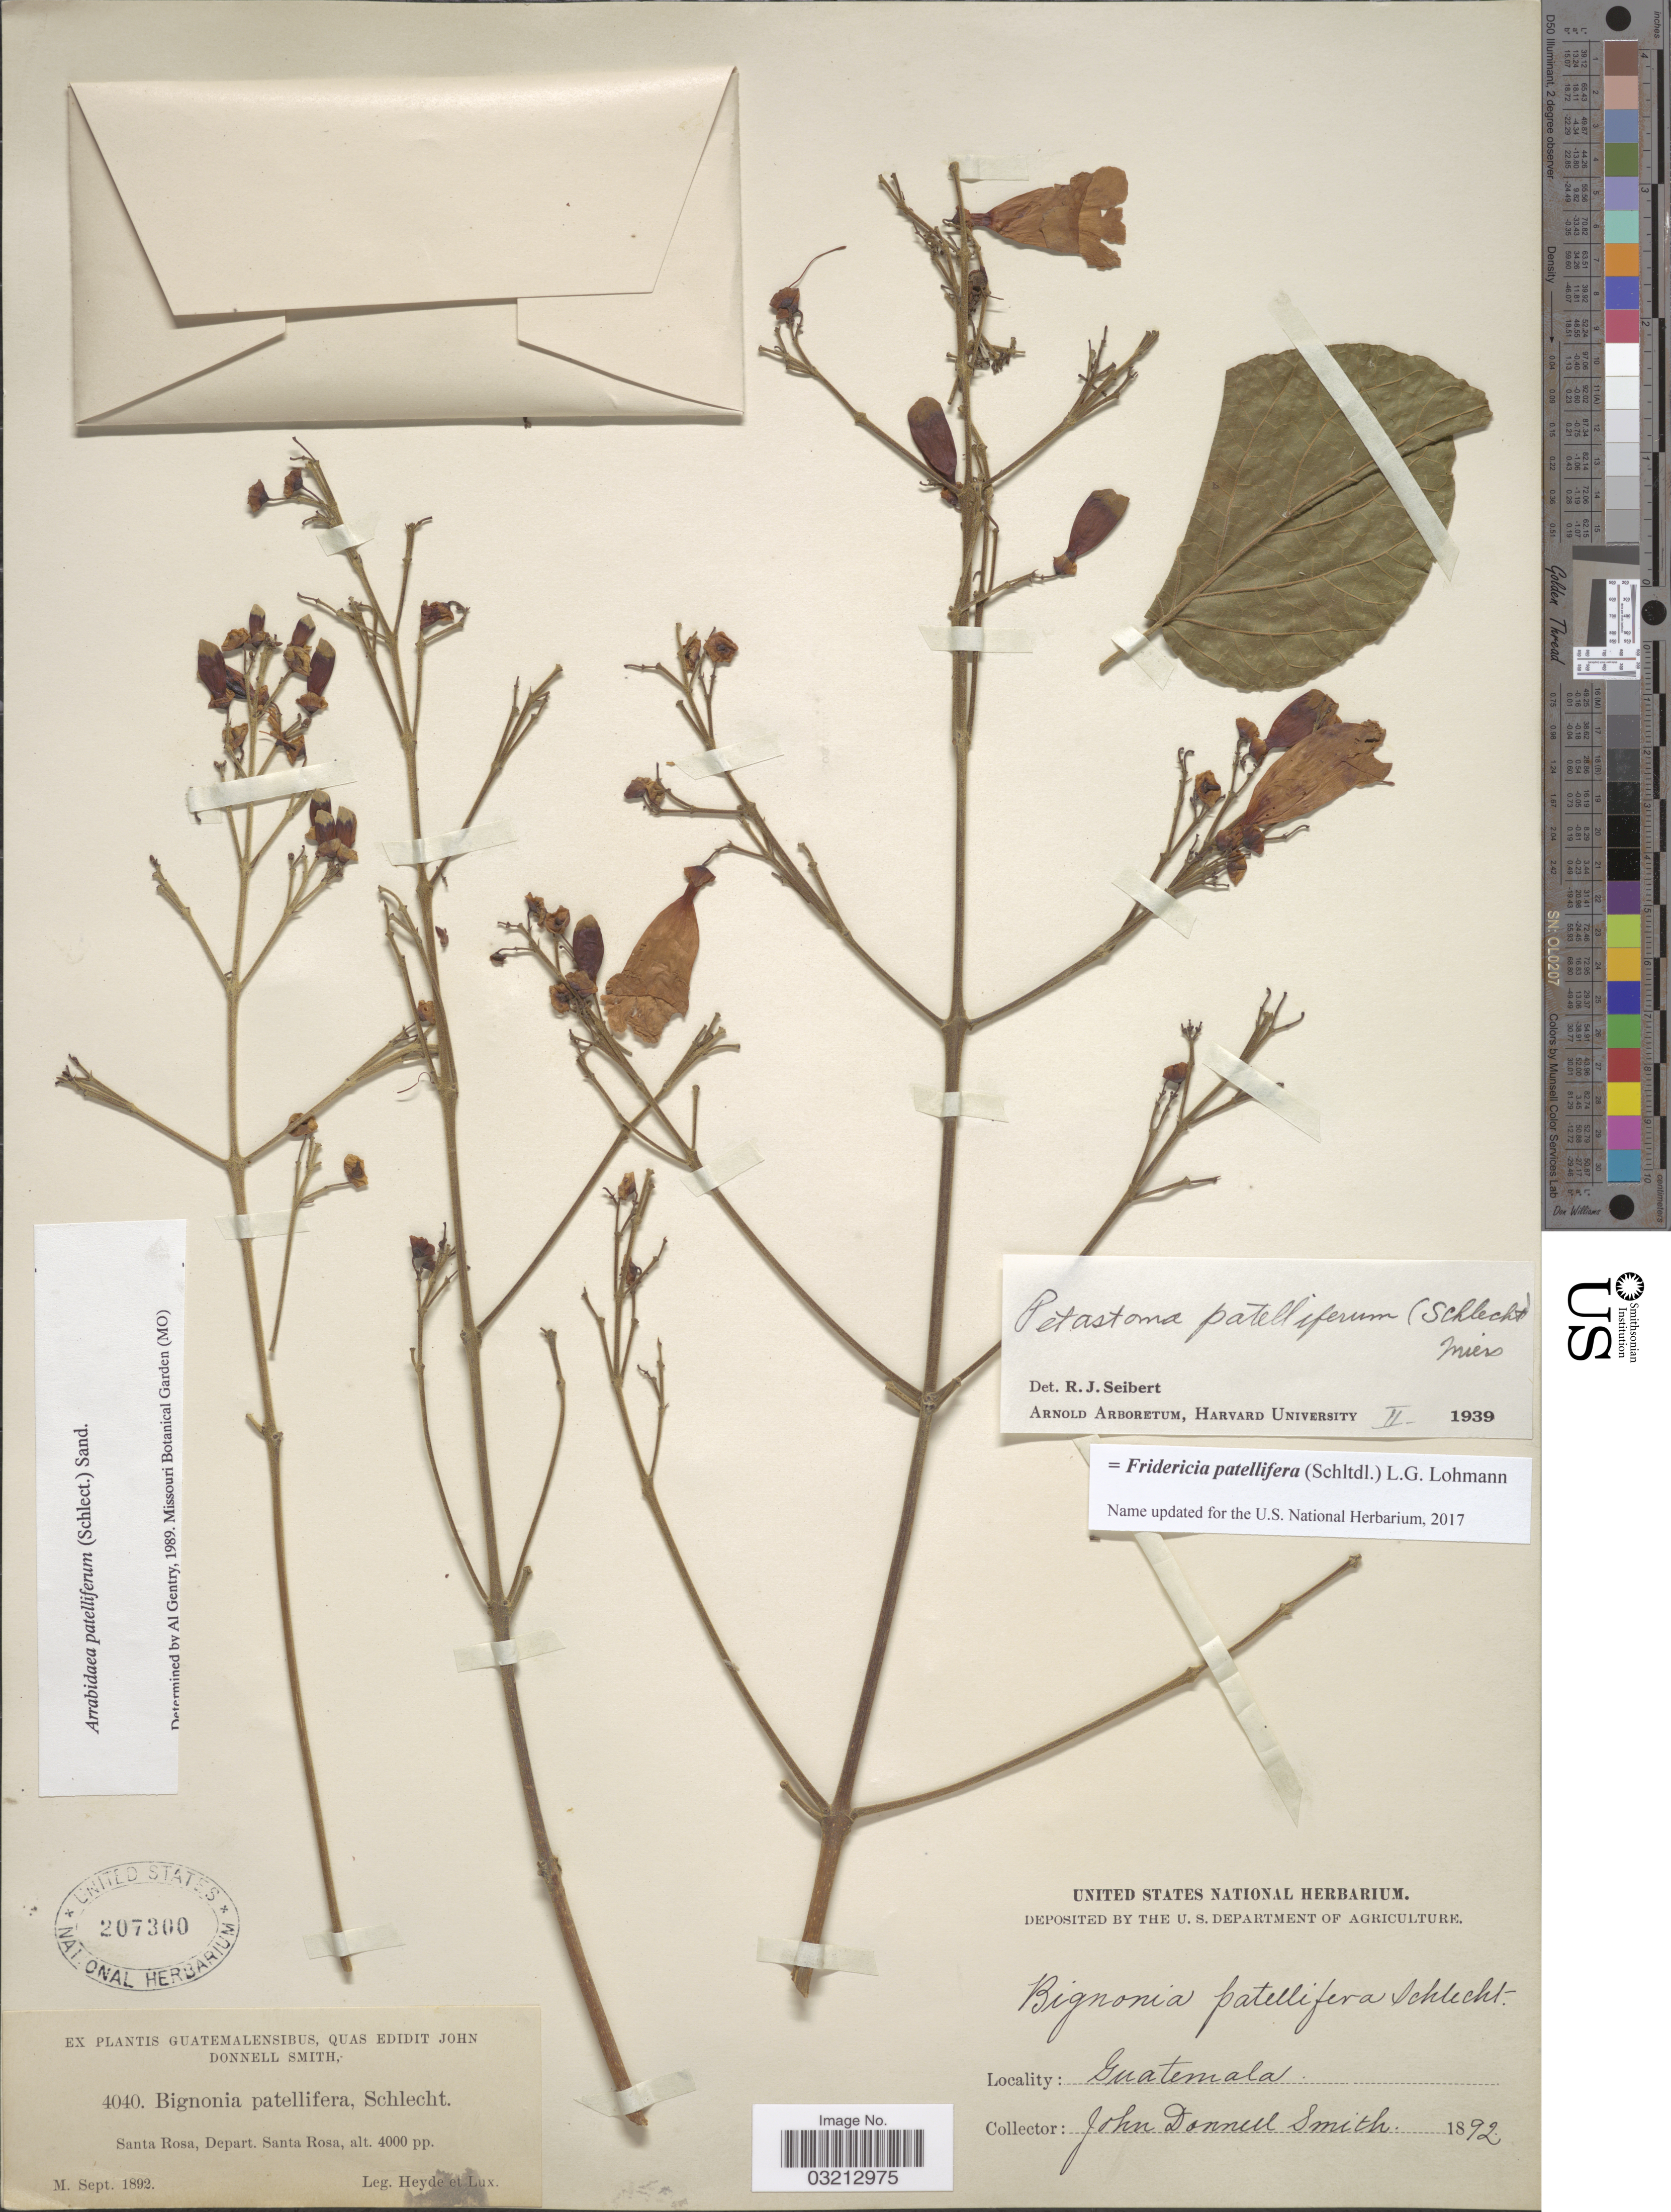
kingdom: Plantae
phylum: Tracheophyta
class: Magnoliopsida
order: Lamiales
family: Bignoniaceae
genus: Fridericia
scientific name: Fridericia patellifera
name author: (Schltdl.) L.G. Lohmann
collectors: Heyde & Lux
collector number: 4040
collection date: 1892-09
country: Guatemala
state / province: Santa Rosa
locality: Depart. Santa Rosa.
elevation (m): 1219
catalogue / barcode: US 207300